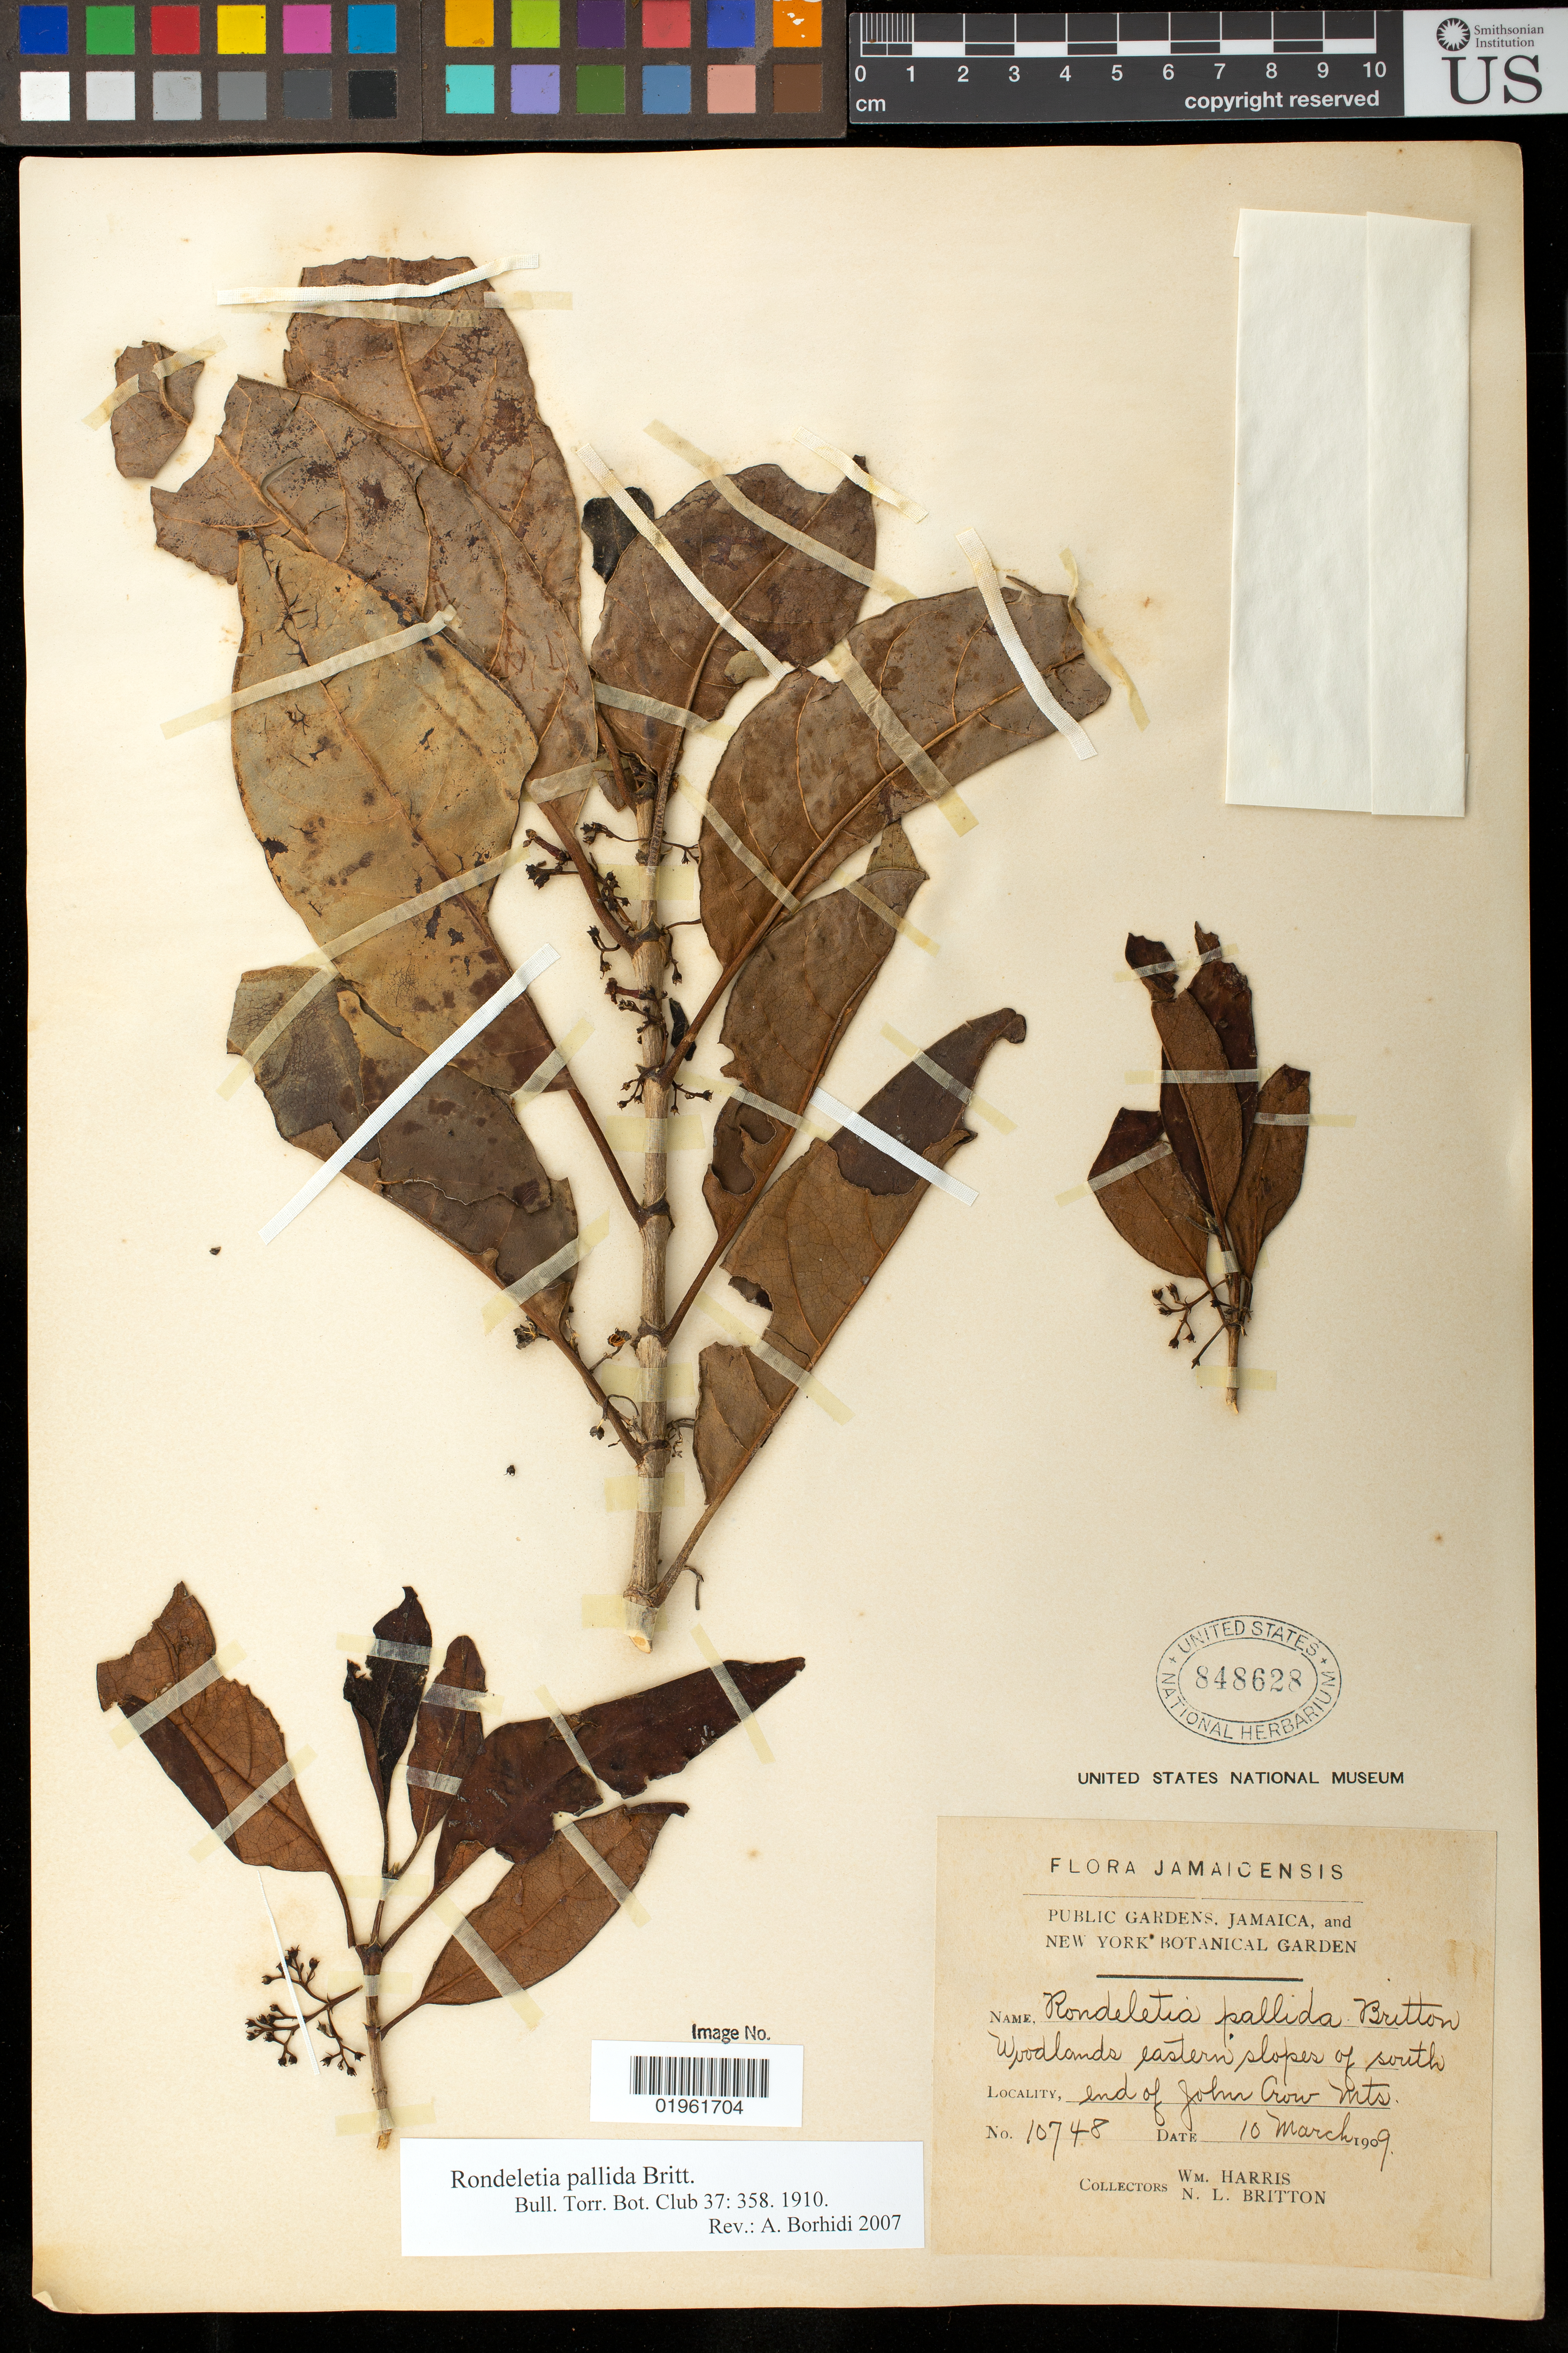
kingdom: Plantae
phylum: Tracheophyta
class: Magnoliopsida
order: Gentianales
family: Rubiaceae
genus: Rondeletia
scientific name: Rondeletia pallida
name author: Britton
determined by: Borhidi, Attila L.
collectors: W. Harris & N. Britton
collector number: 10748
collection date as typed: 10 Mar 1909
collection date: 1909-03-10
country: Jamaica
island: Jamaica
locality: Woodlands, Eastern slopes of South end of John Crow mountains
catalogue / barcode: US 848628